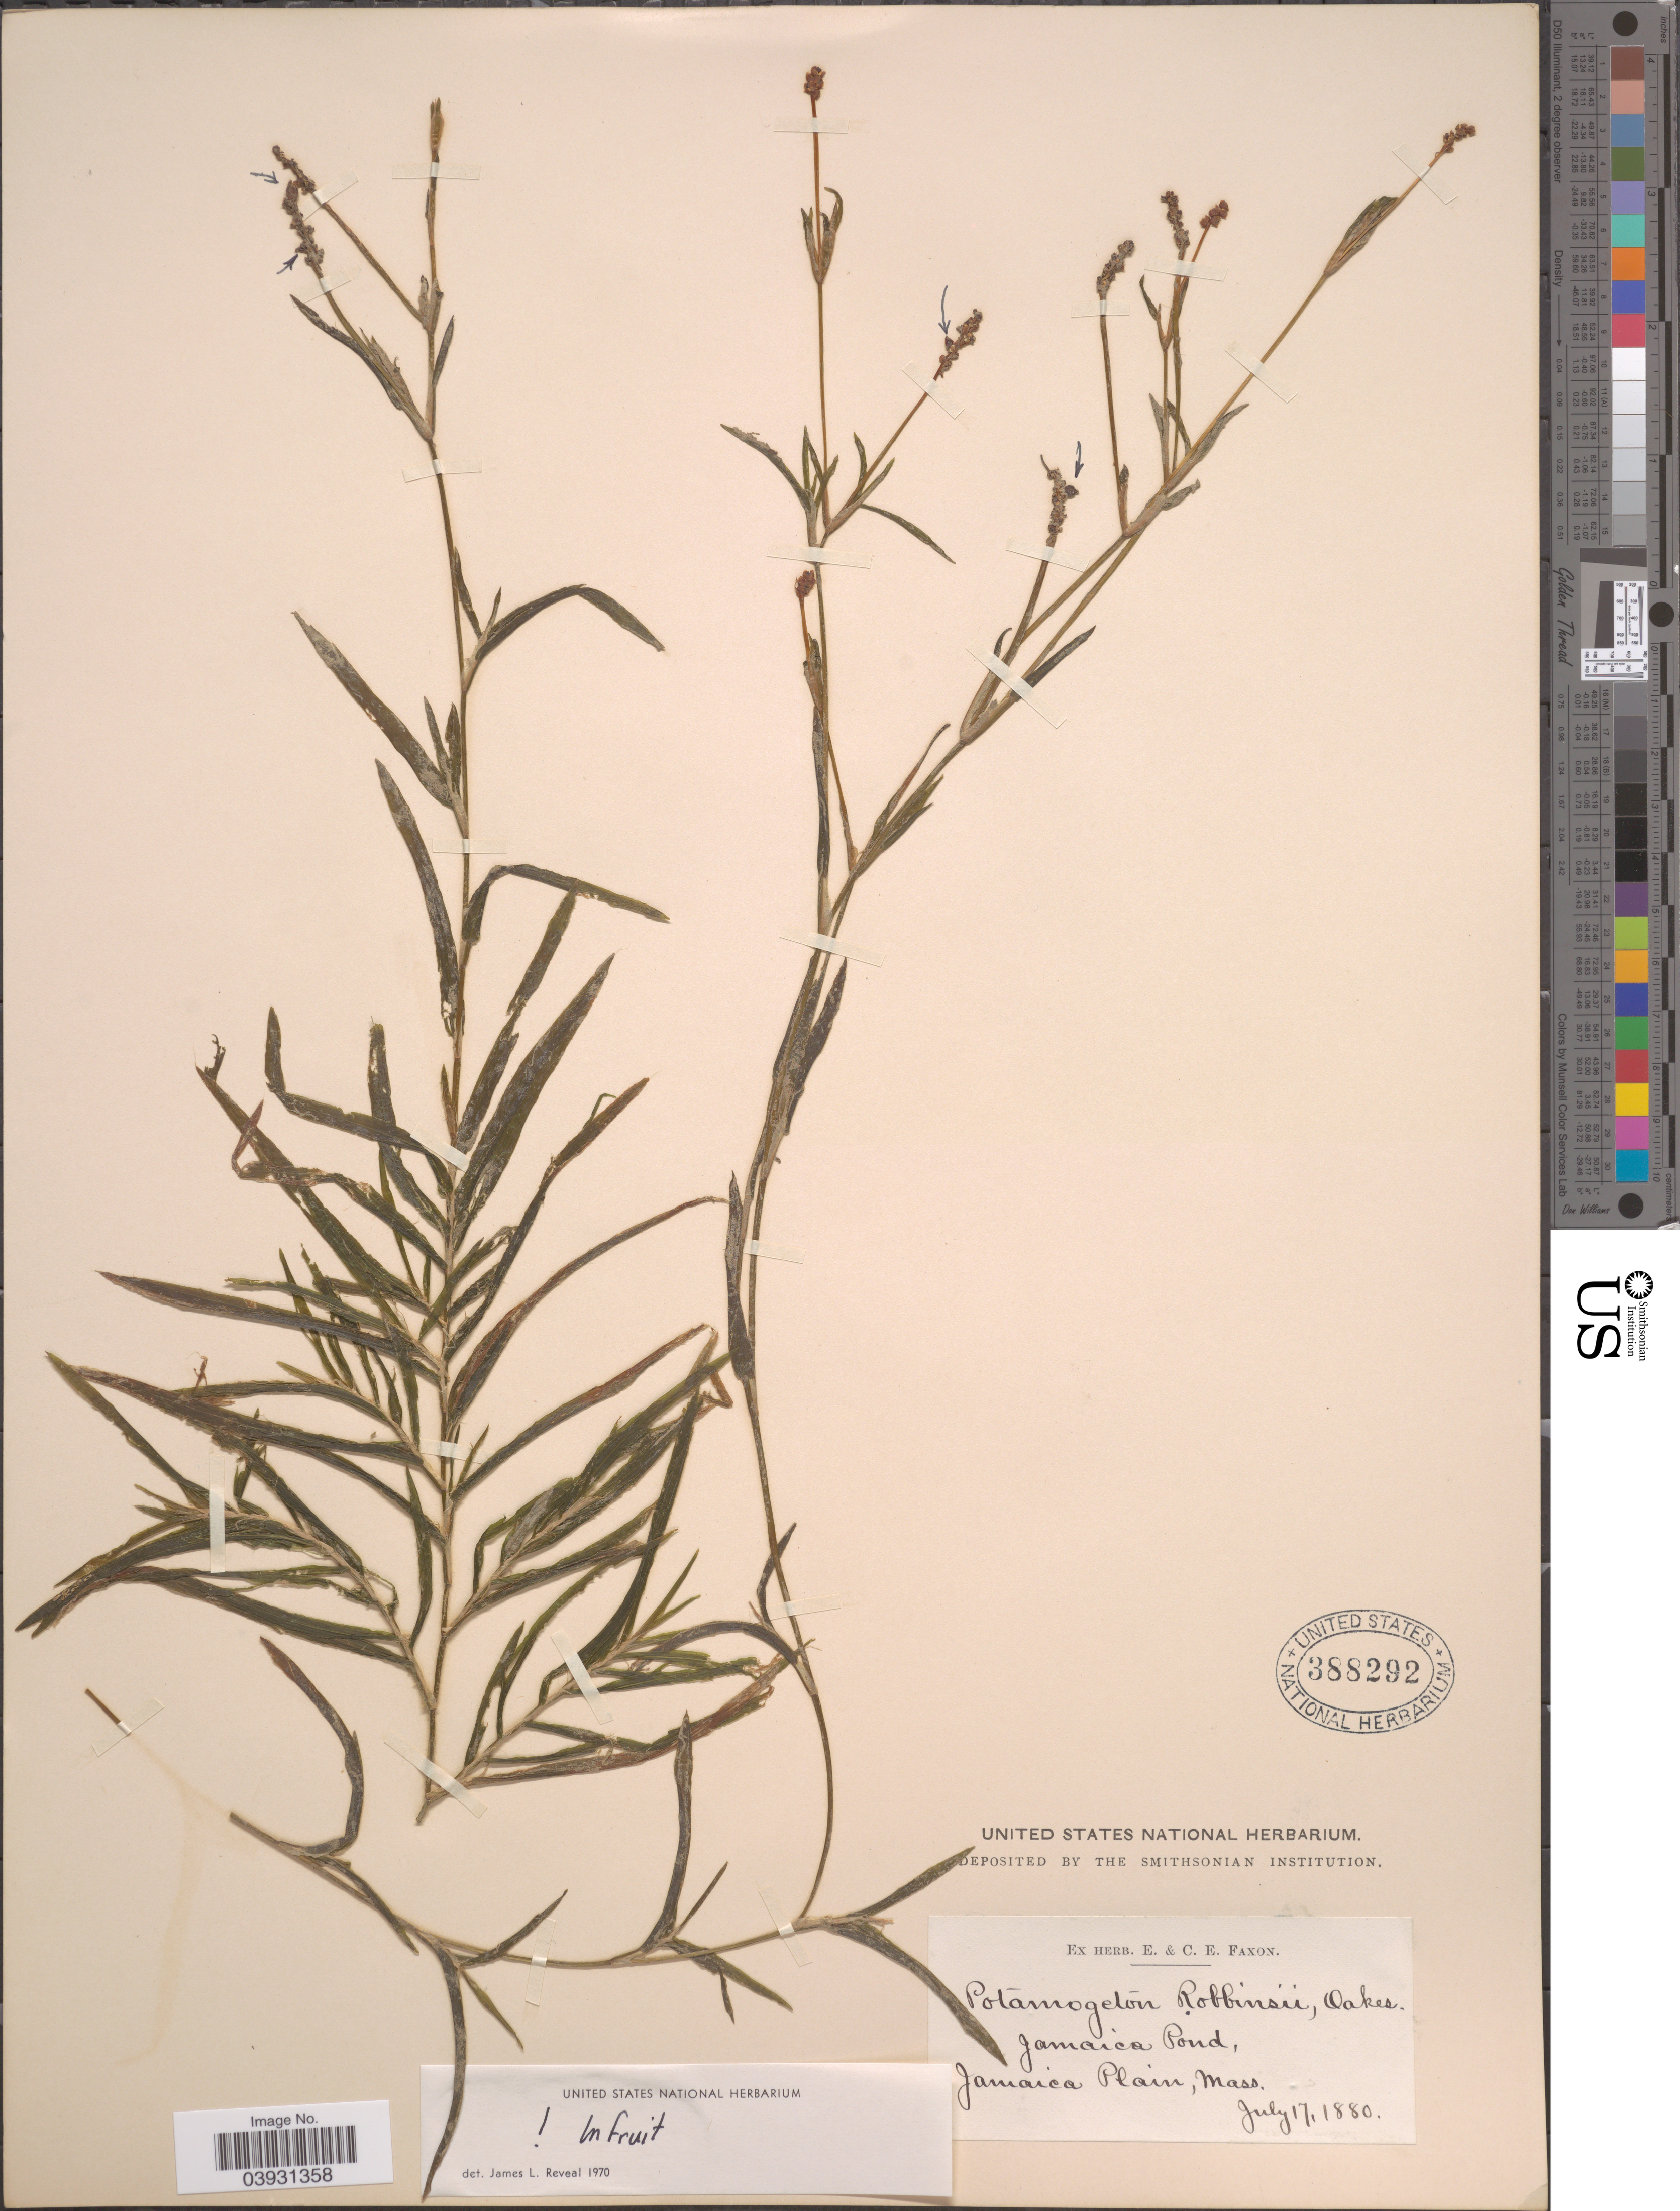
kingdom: Plantae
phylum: Tracheophyta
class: Liliopsida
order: Alismatales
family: Potamogetonaceae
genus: Potamogeton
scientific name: Potamogeton robbinsii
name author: Oakes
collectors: ex herb. E. & C.E. Faxon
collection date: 1880-07-17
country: United States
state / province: Massachusetts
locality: Jamaica Pond, Jamaica Plain.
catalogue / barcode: US 388292